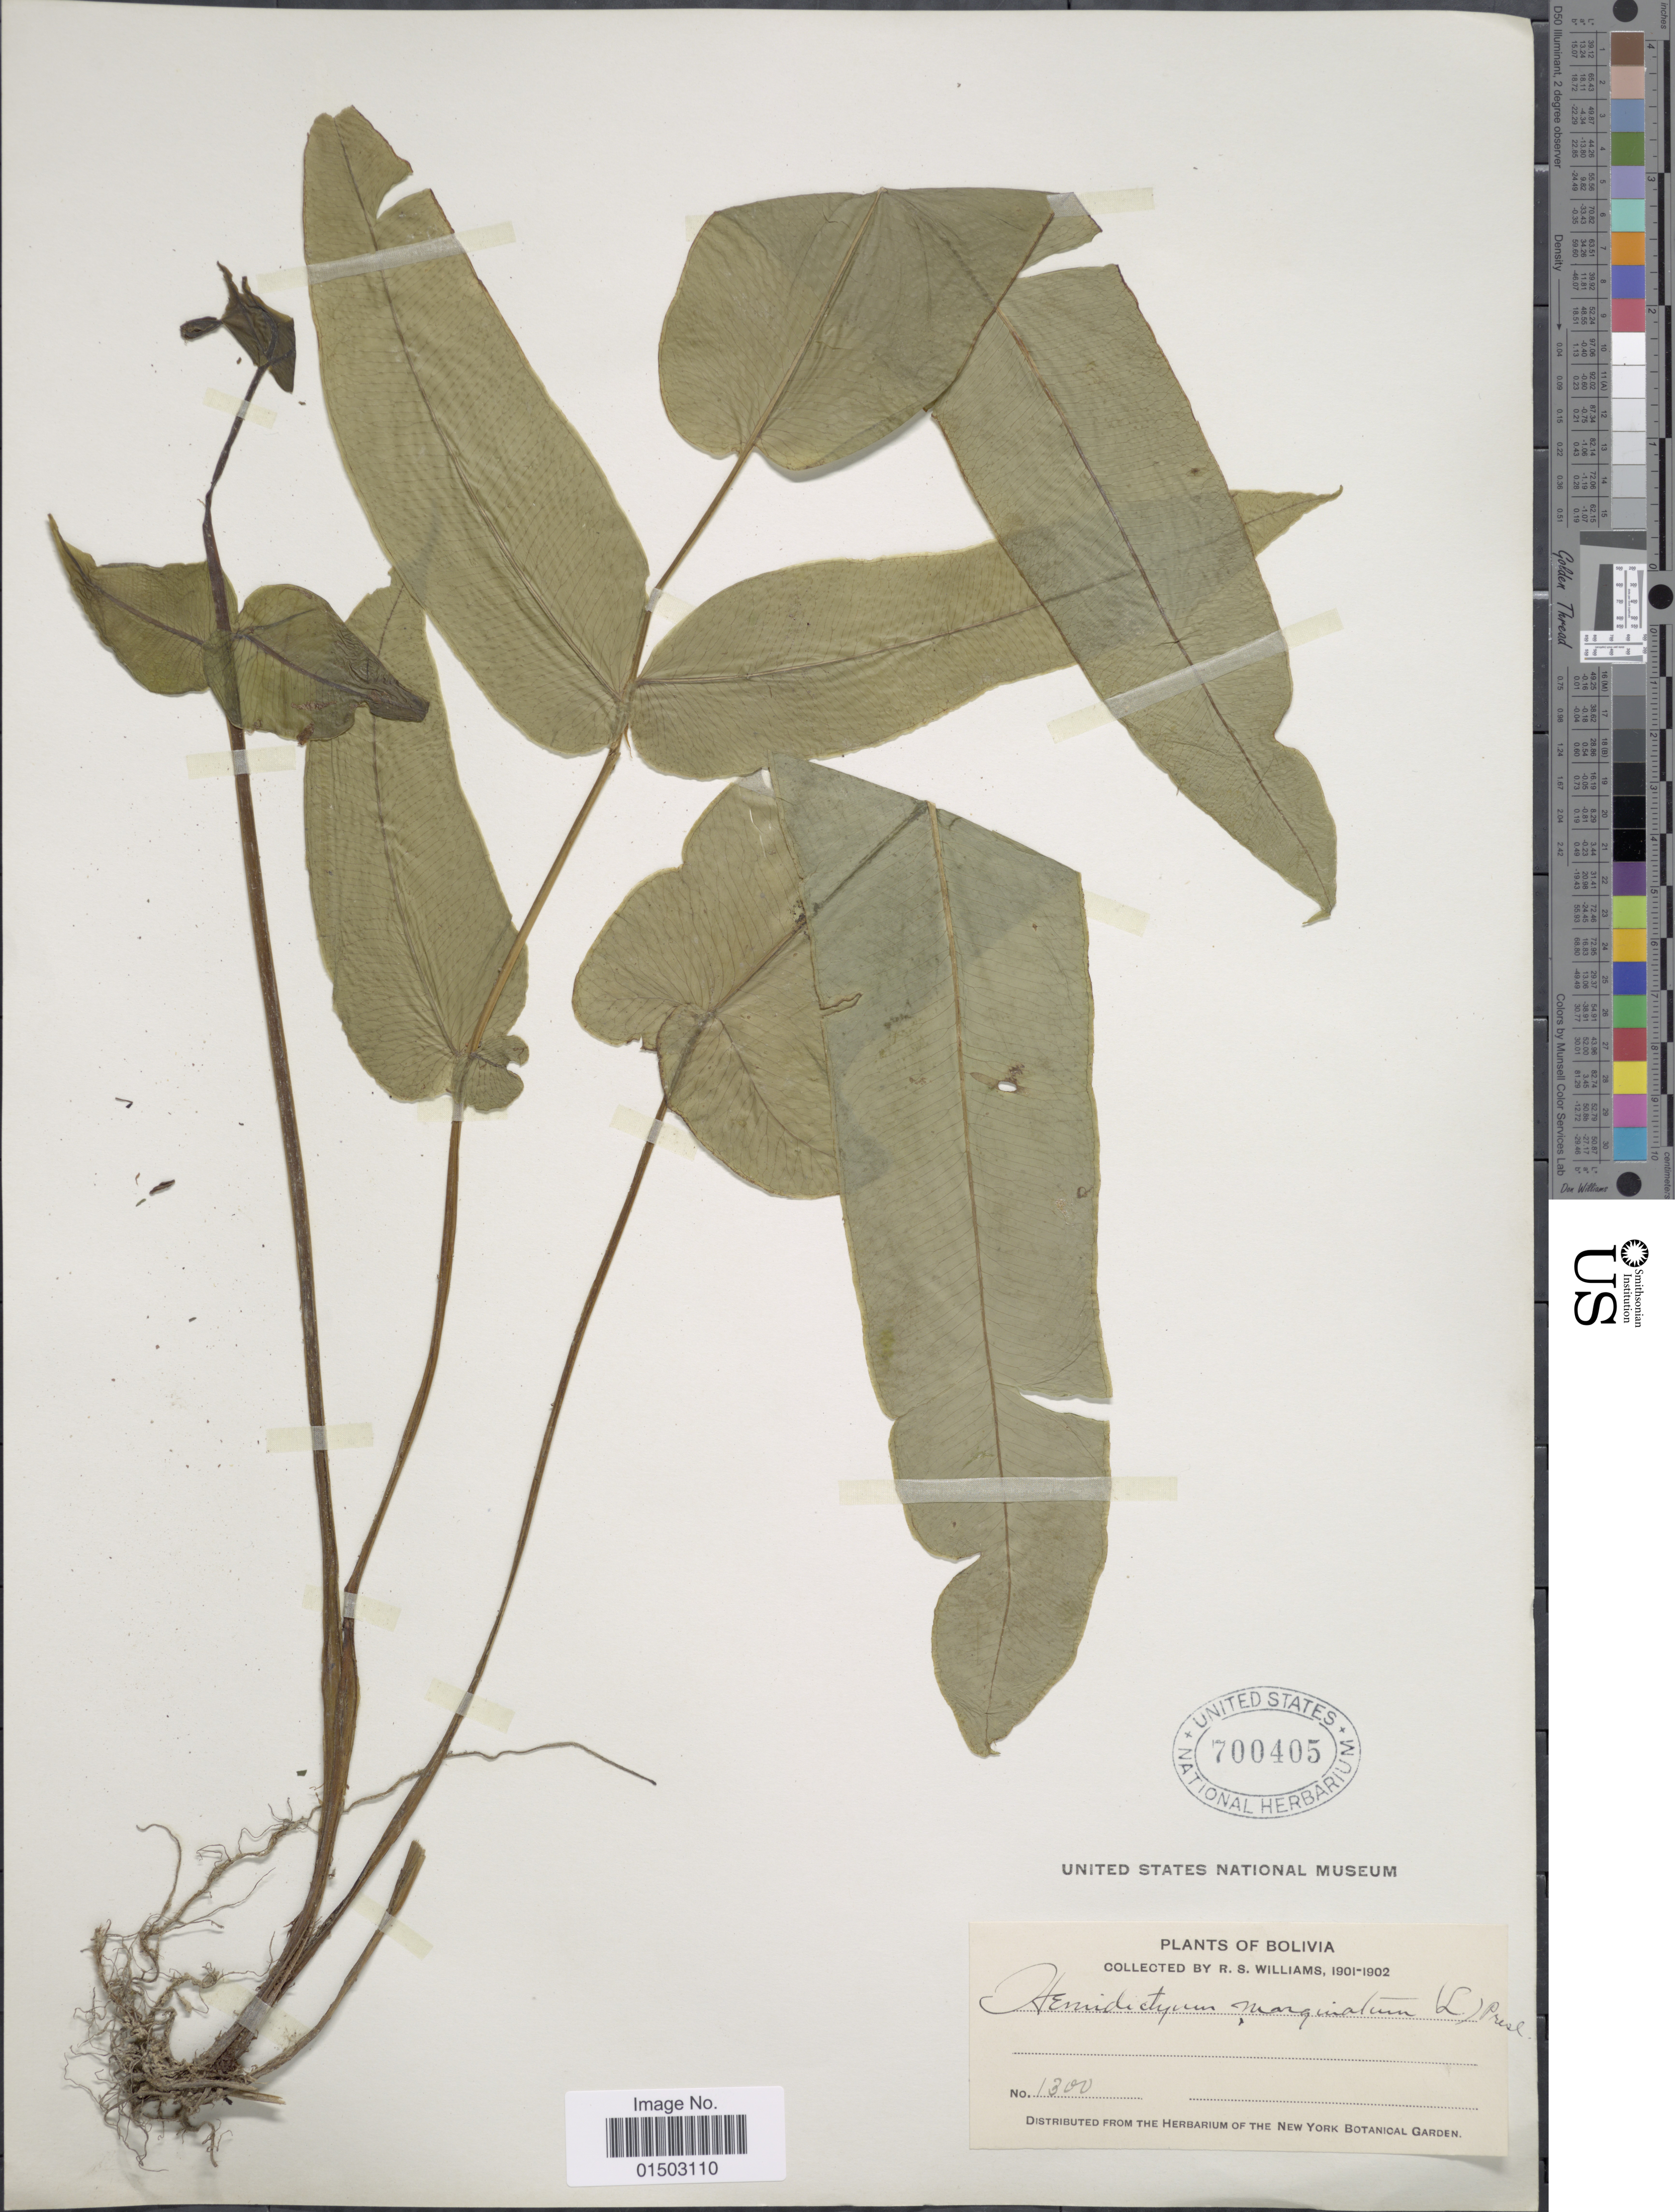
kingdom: Plantae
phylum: Tracheophyta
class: Polypodiopsida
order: Polypodiales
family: Hemidictyaceae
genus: Hemidictyum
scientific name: Hemidictyum marginatum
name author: (L.) C. Presl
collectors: R. S. Williams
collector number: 1300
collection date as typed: Aug. 4, '02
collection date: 1902-08-04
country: Bolivia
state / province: La Paz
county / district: Franz Tamayo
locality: Machichorisa (near Aten)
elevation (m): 1067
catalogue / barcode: US 700405